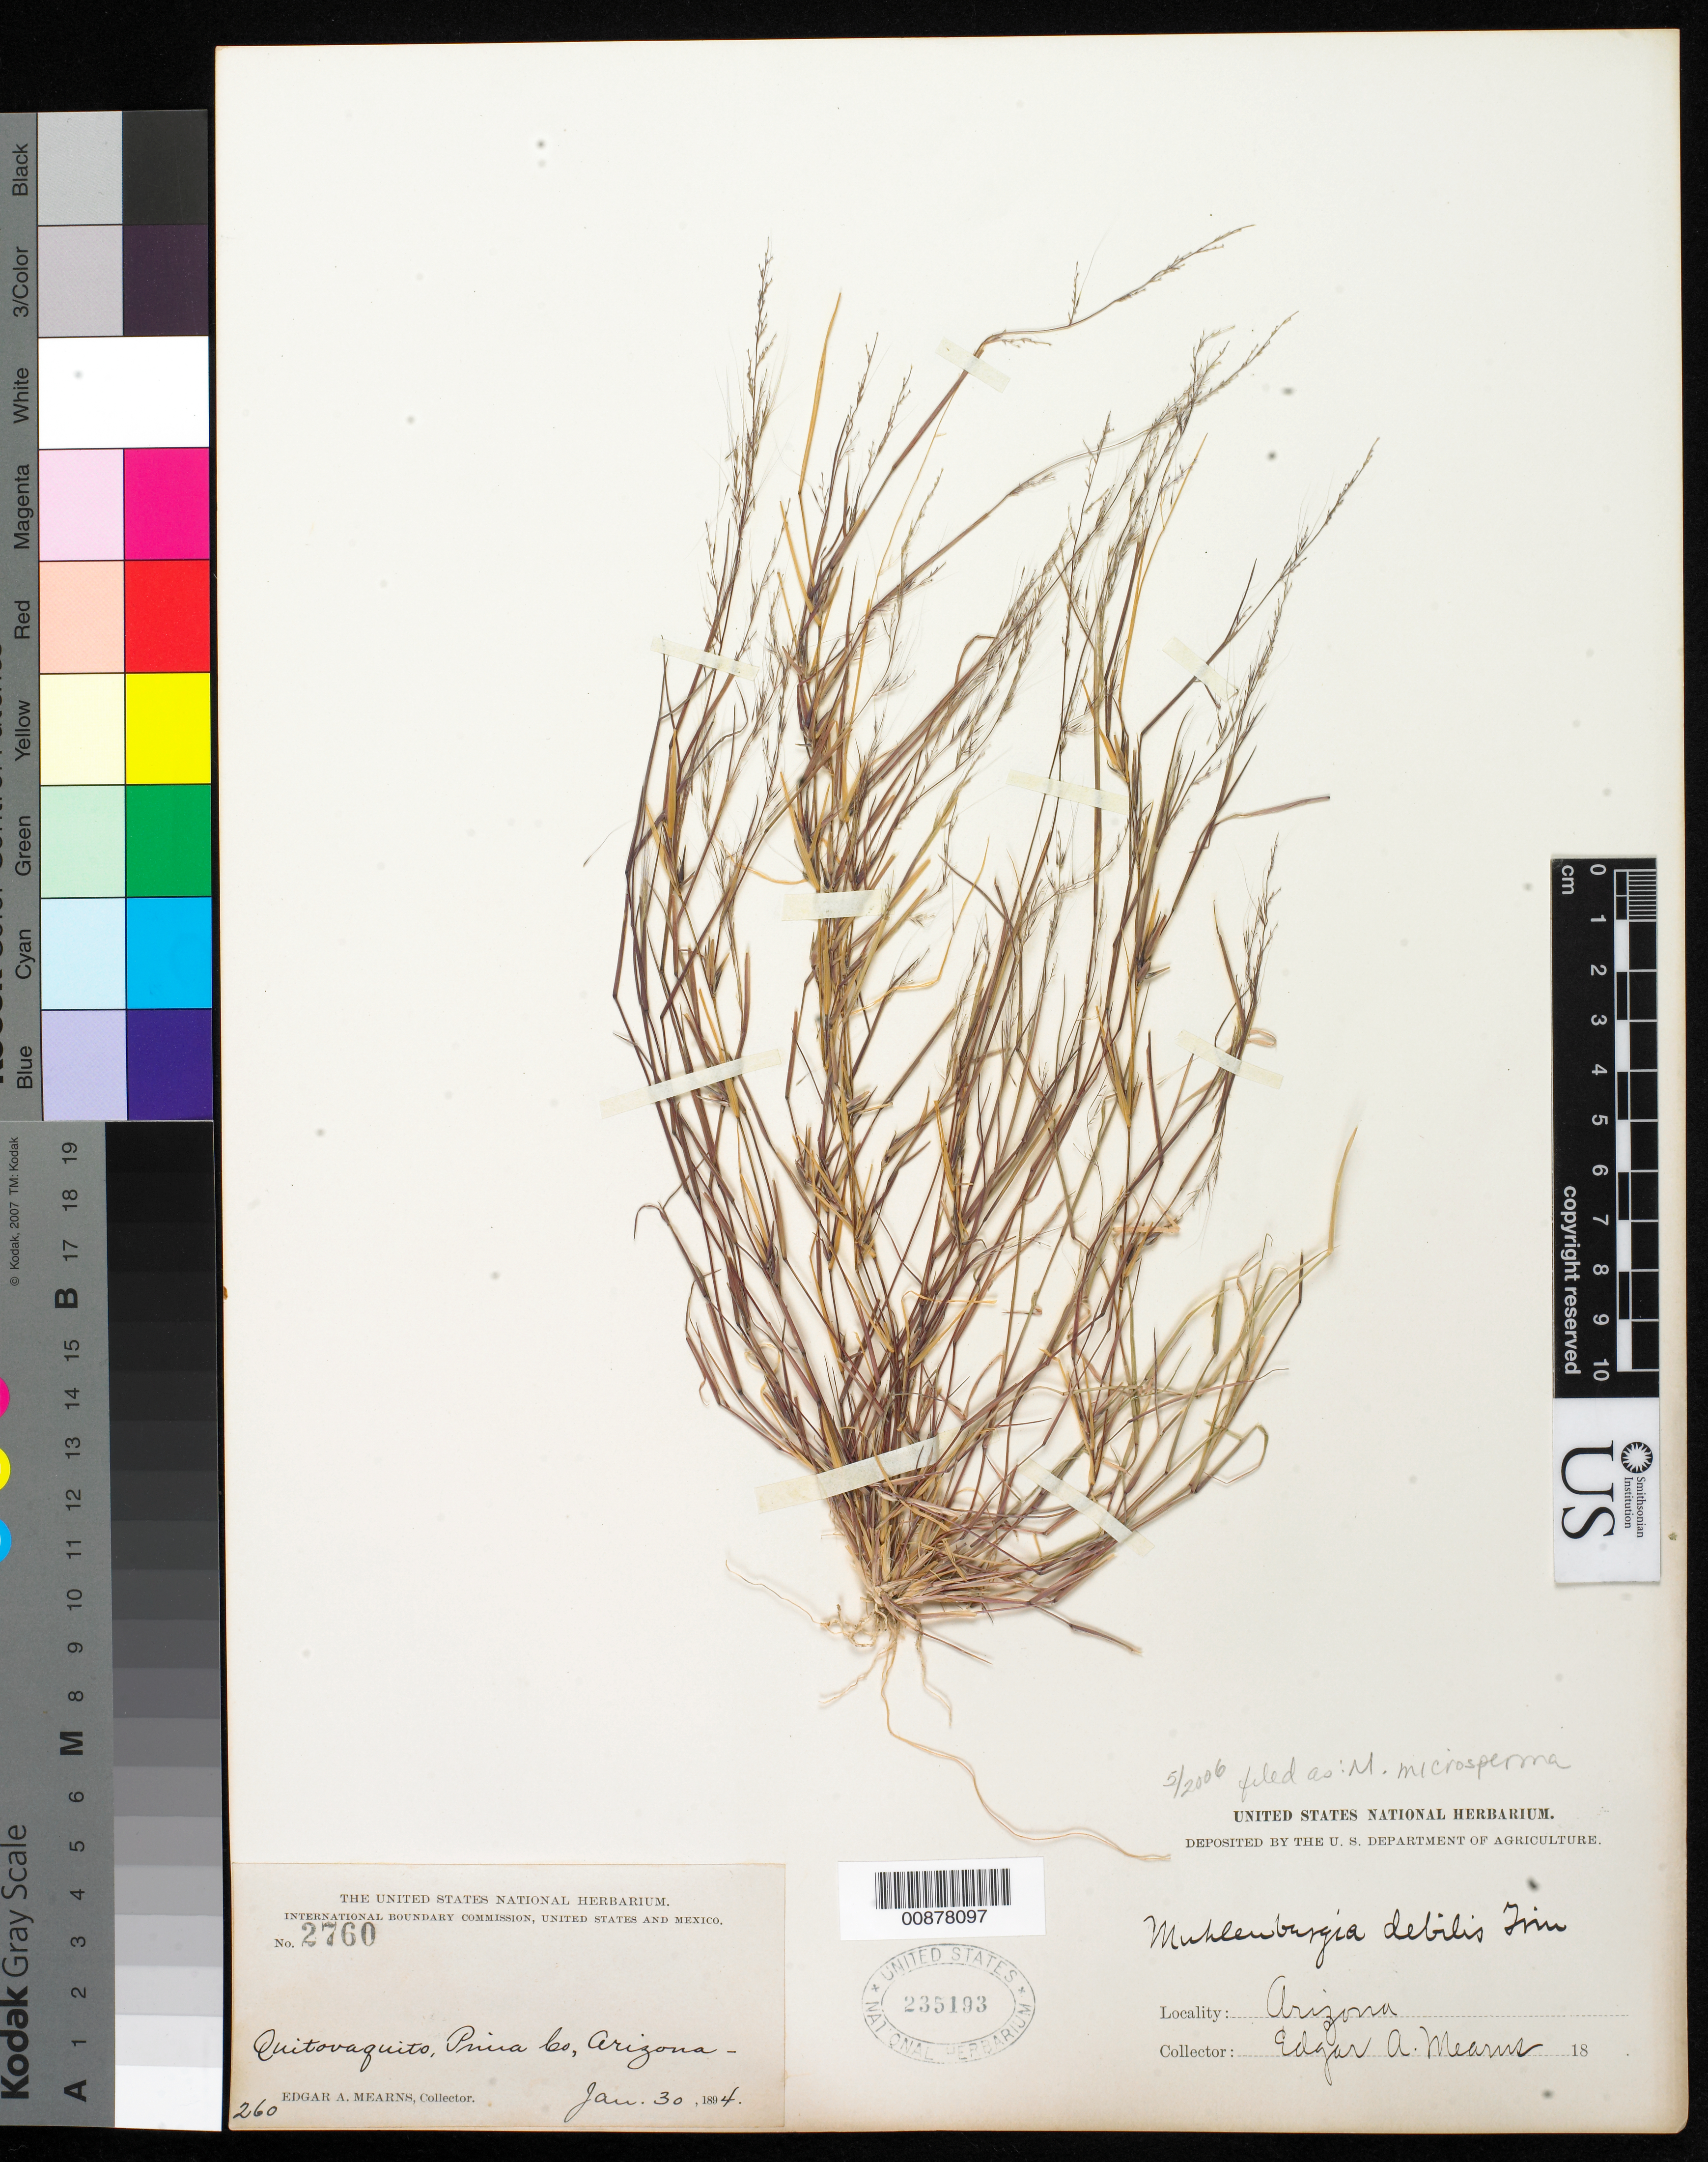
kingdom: Plantae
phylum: Tracheophyta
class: Liliopsida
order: Poales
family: Poaceae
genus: Muhlenbergia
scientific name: Muhlenbergia microsperma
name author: (DC.) Kunth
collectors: E. A. Mearns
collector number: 2760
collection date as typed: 30 Jan 1894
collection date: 1894-01-30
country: United States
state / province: Arizona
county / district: Pima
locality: Quitovaquito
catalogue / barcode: US 235193